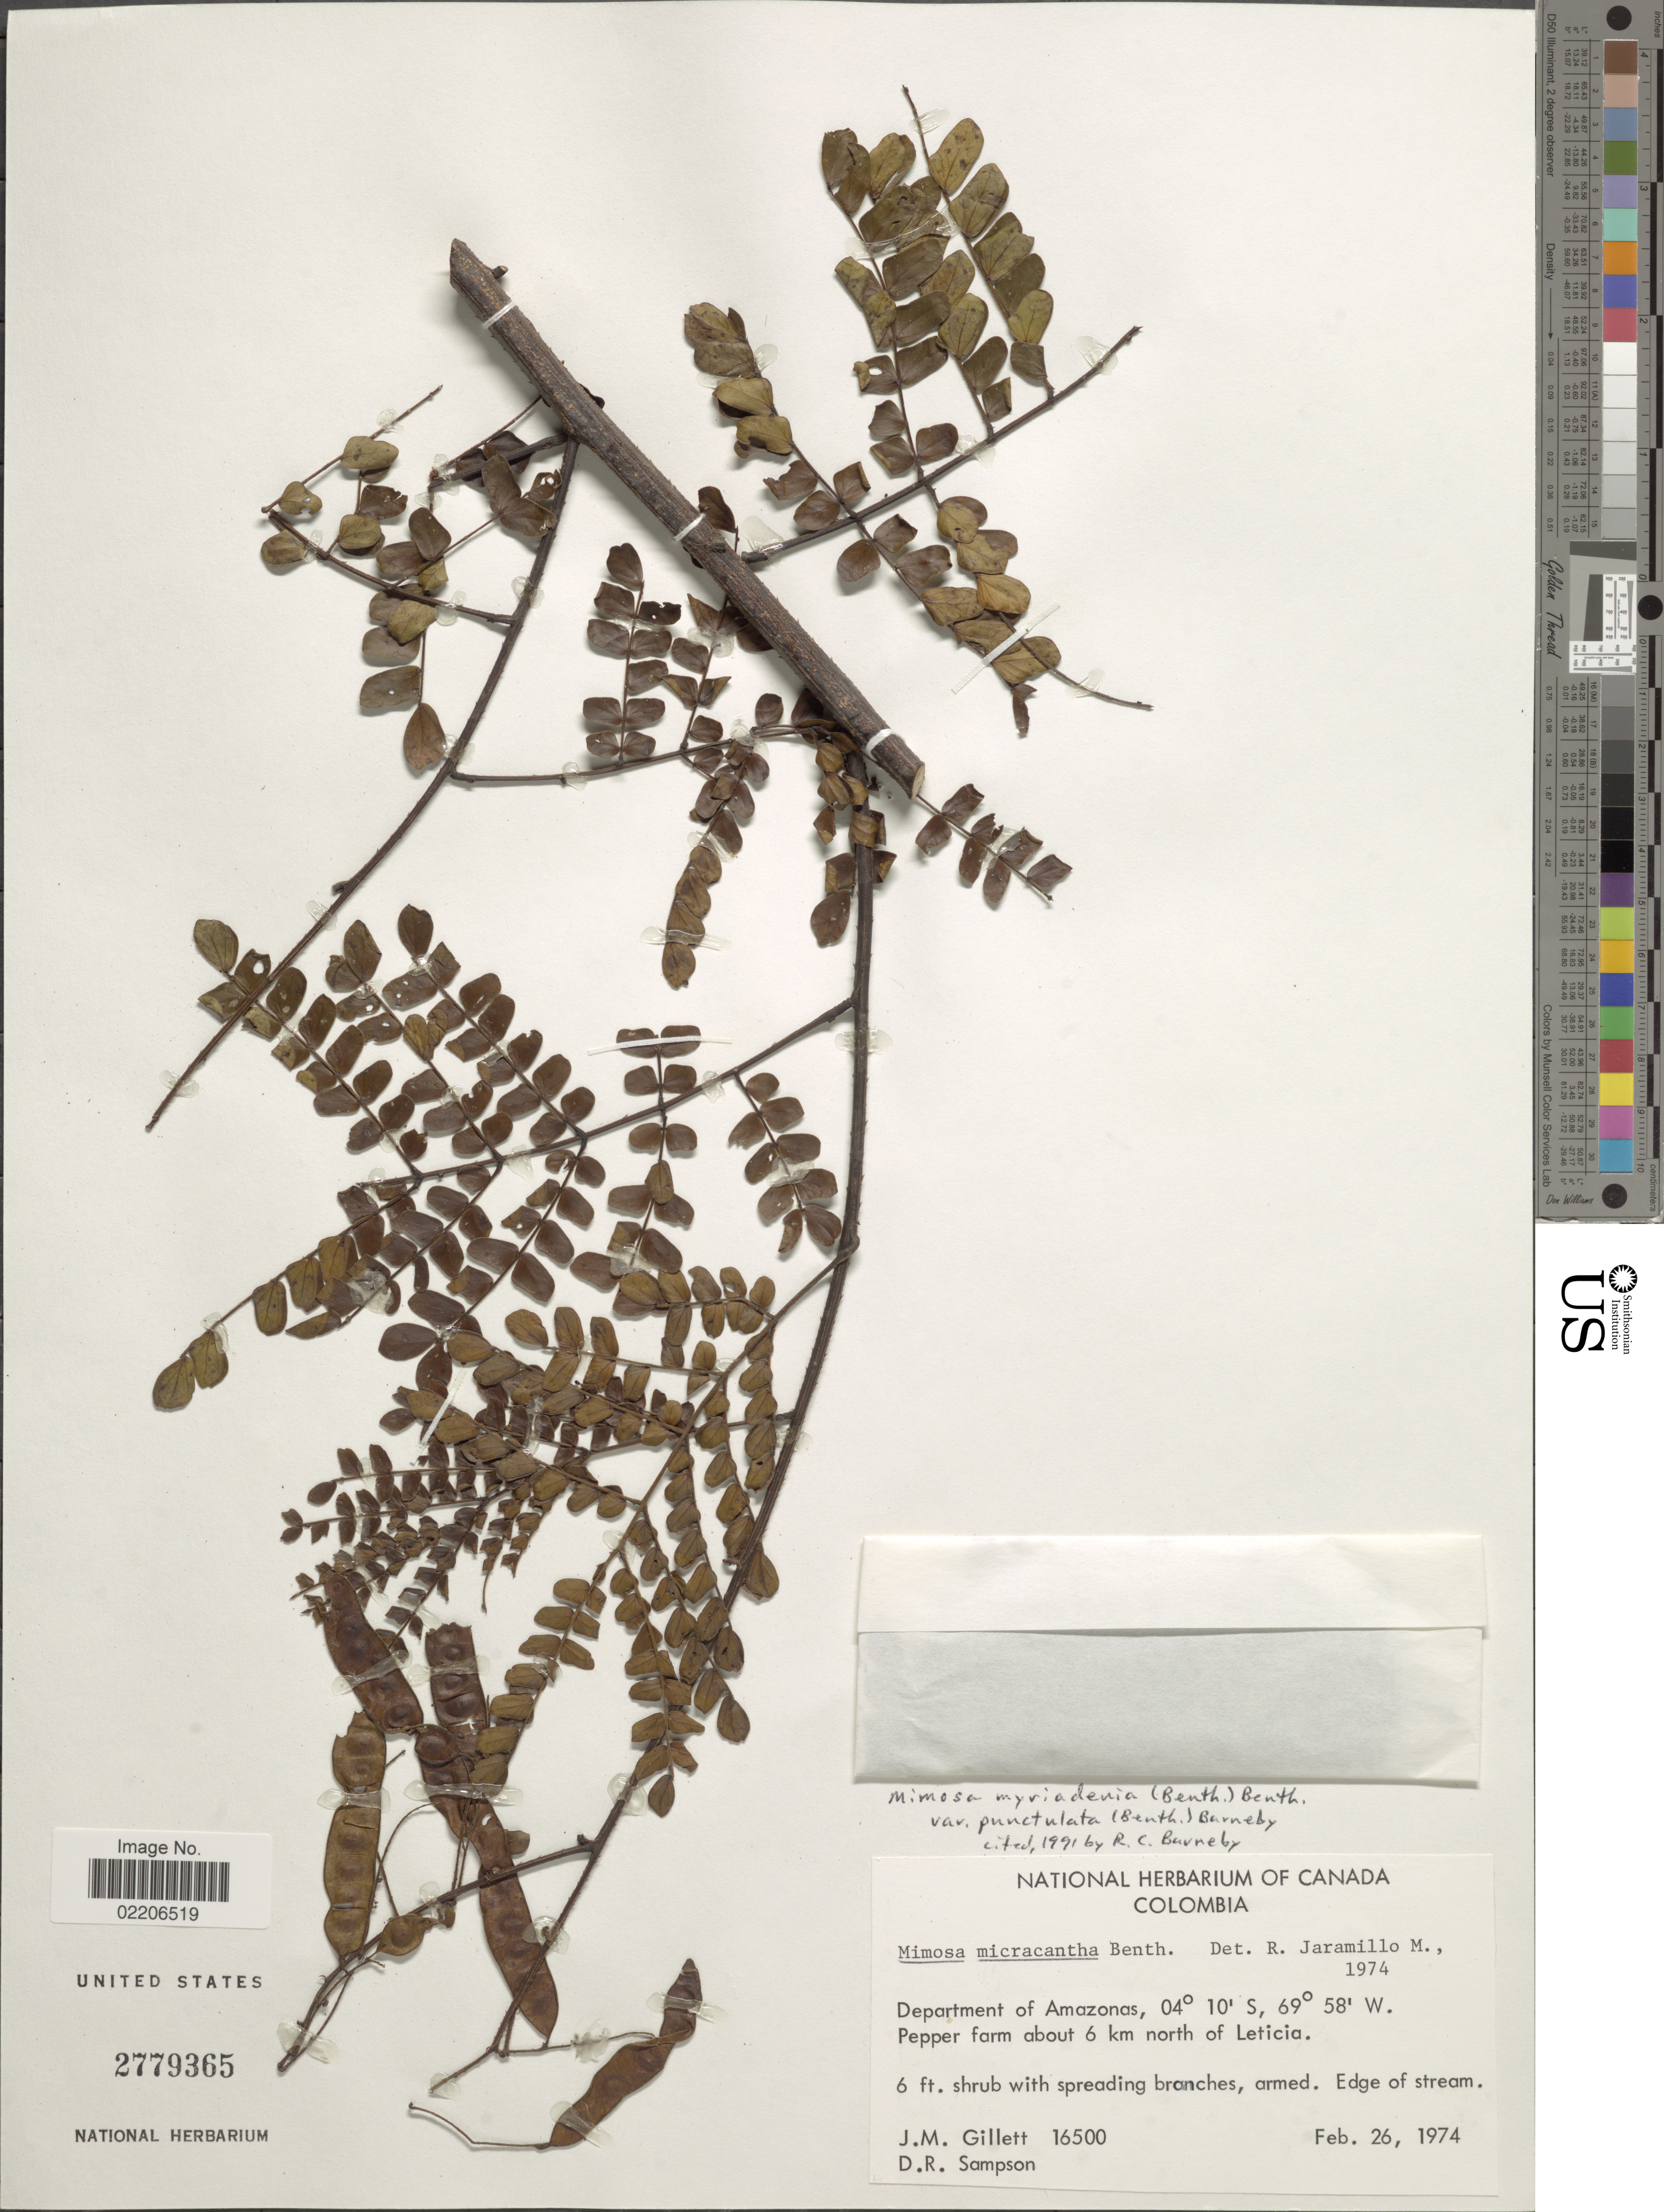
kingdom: Plantae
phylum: Tracheophyta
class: Magnoliopsida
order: Fabales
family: Fabaceae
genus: Mimosa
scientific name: Mimosa myriadenia var. punctulata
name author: (Benth.) Barneby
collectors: J. M. Gillett & D. Sampson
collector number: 16500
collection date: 1974-02-26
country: Colombia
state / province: Amazônas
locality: Department of Amazonas. Pepper farm about 6 km north of Leticia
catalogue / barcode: US 2779365